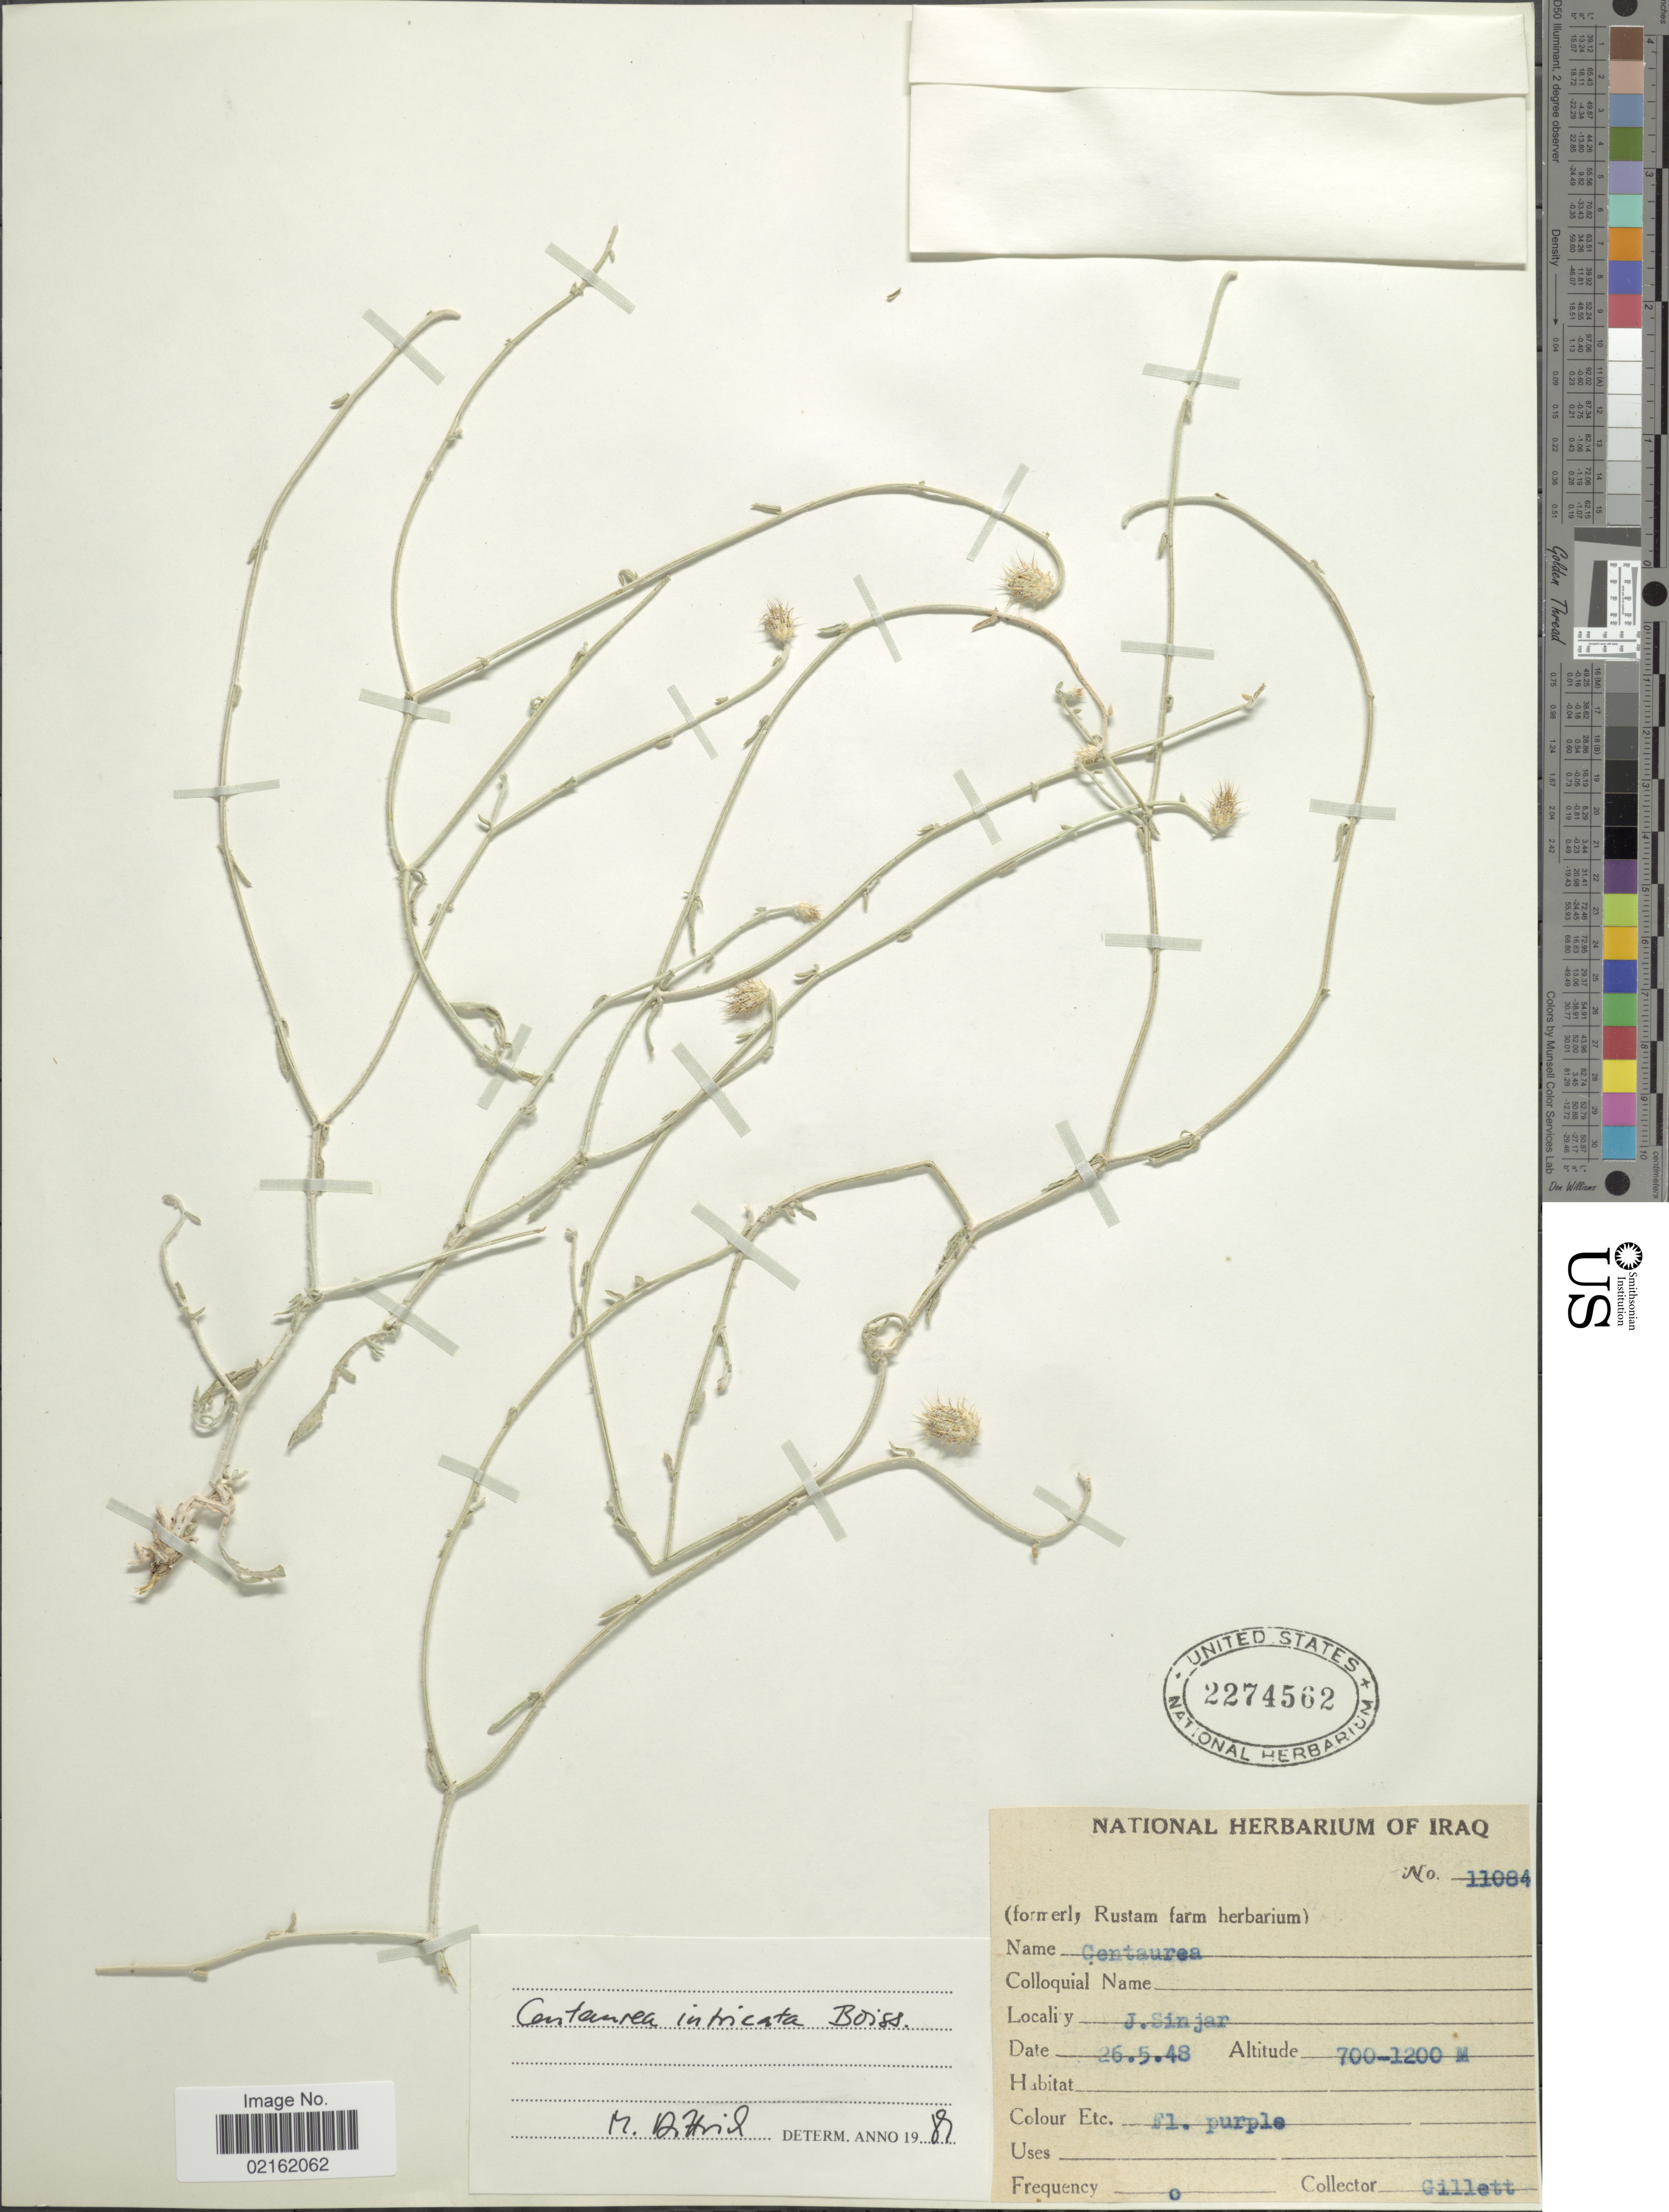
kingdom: Plantae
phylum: Tracheophyta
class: Magnoliopsida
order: Asterales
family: Asteraceae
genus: Centaurea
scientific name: Centaurea intricata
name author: Boiss.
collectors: Gillett, --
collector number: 11084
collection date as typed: Transcribed d/m/y: 26/5/48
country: Iraq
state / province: Ninawa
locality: J. Sinjar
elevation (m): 700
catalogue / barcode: US 2274562